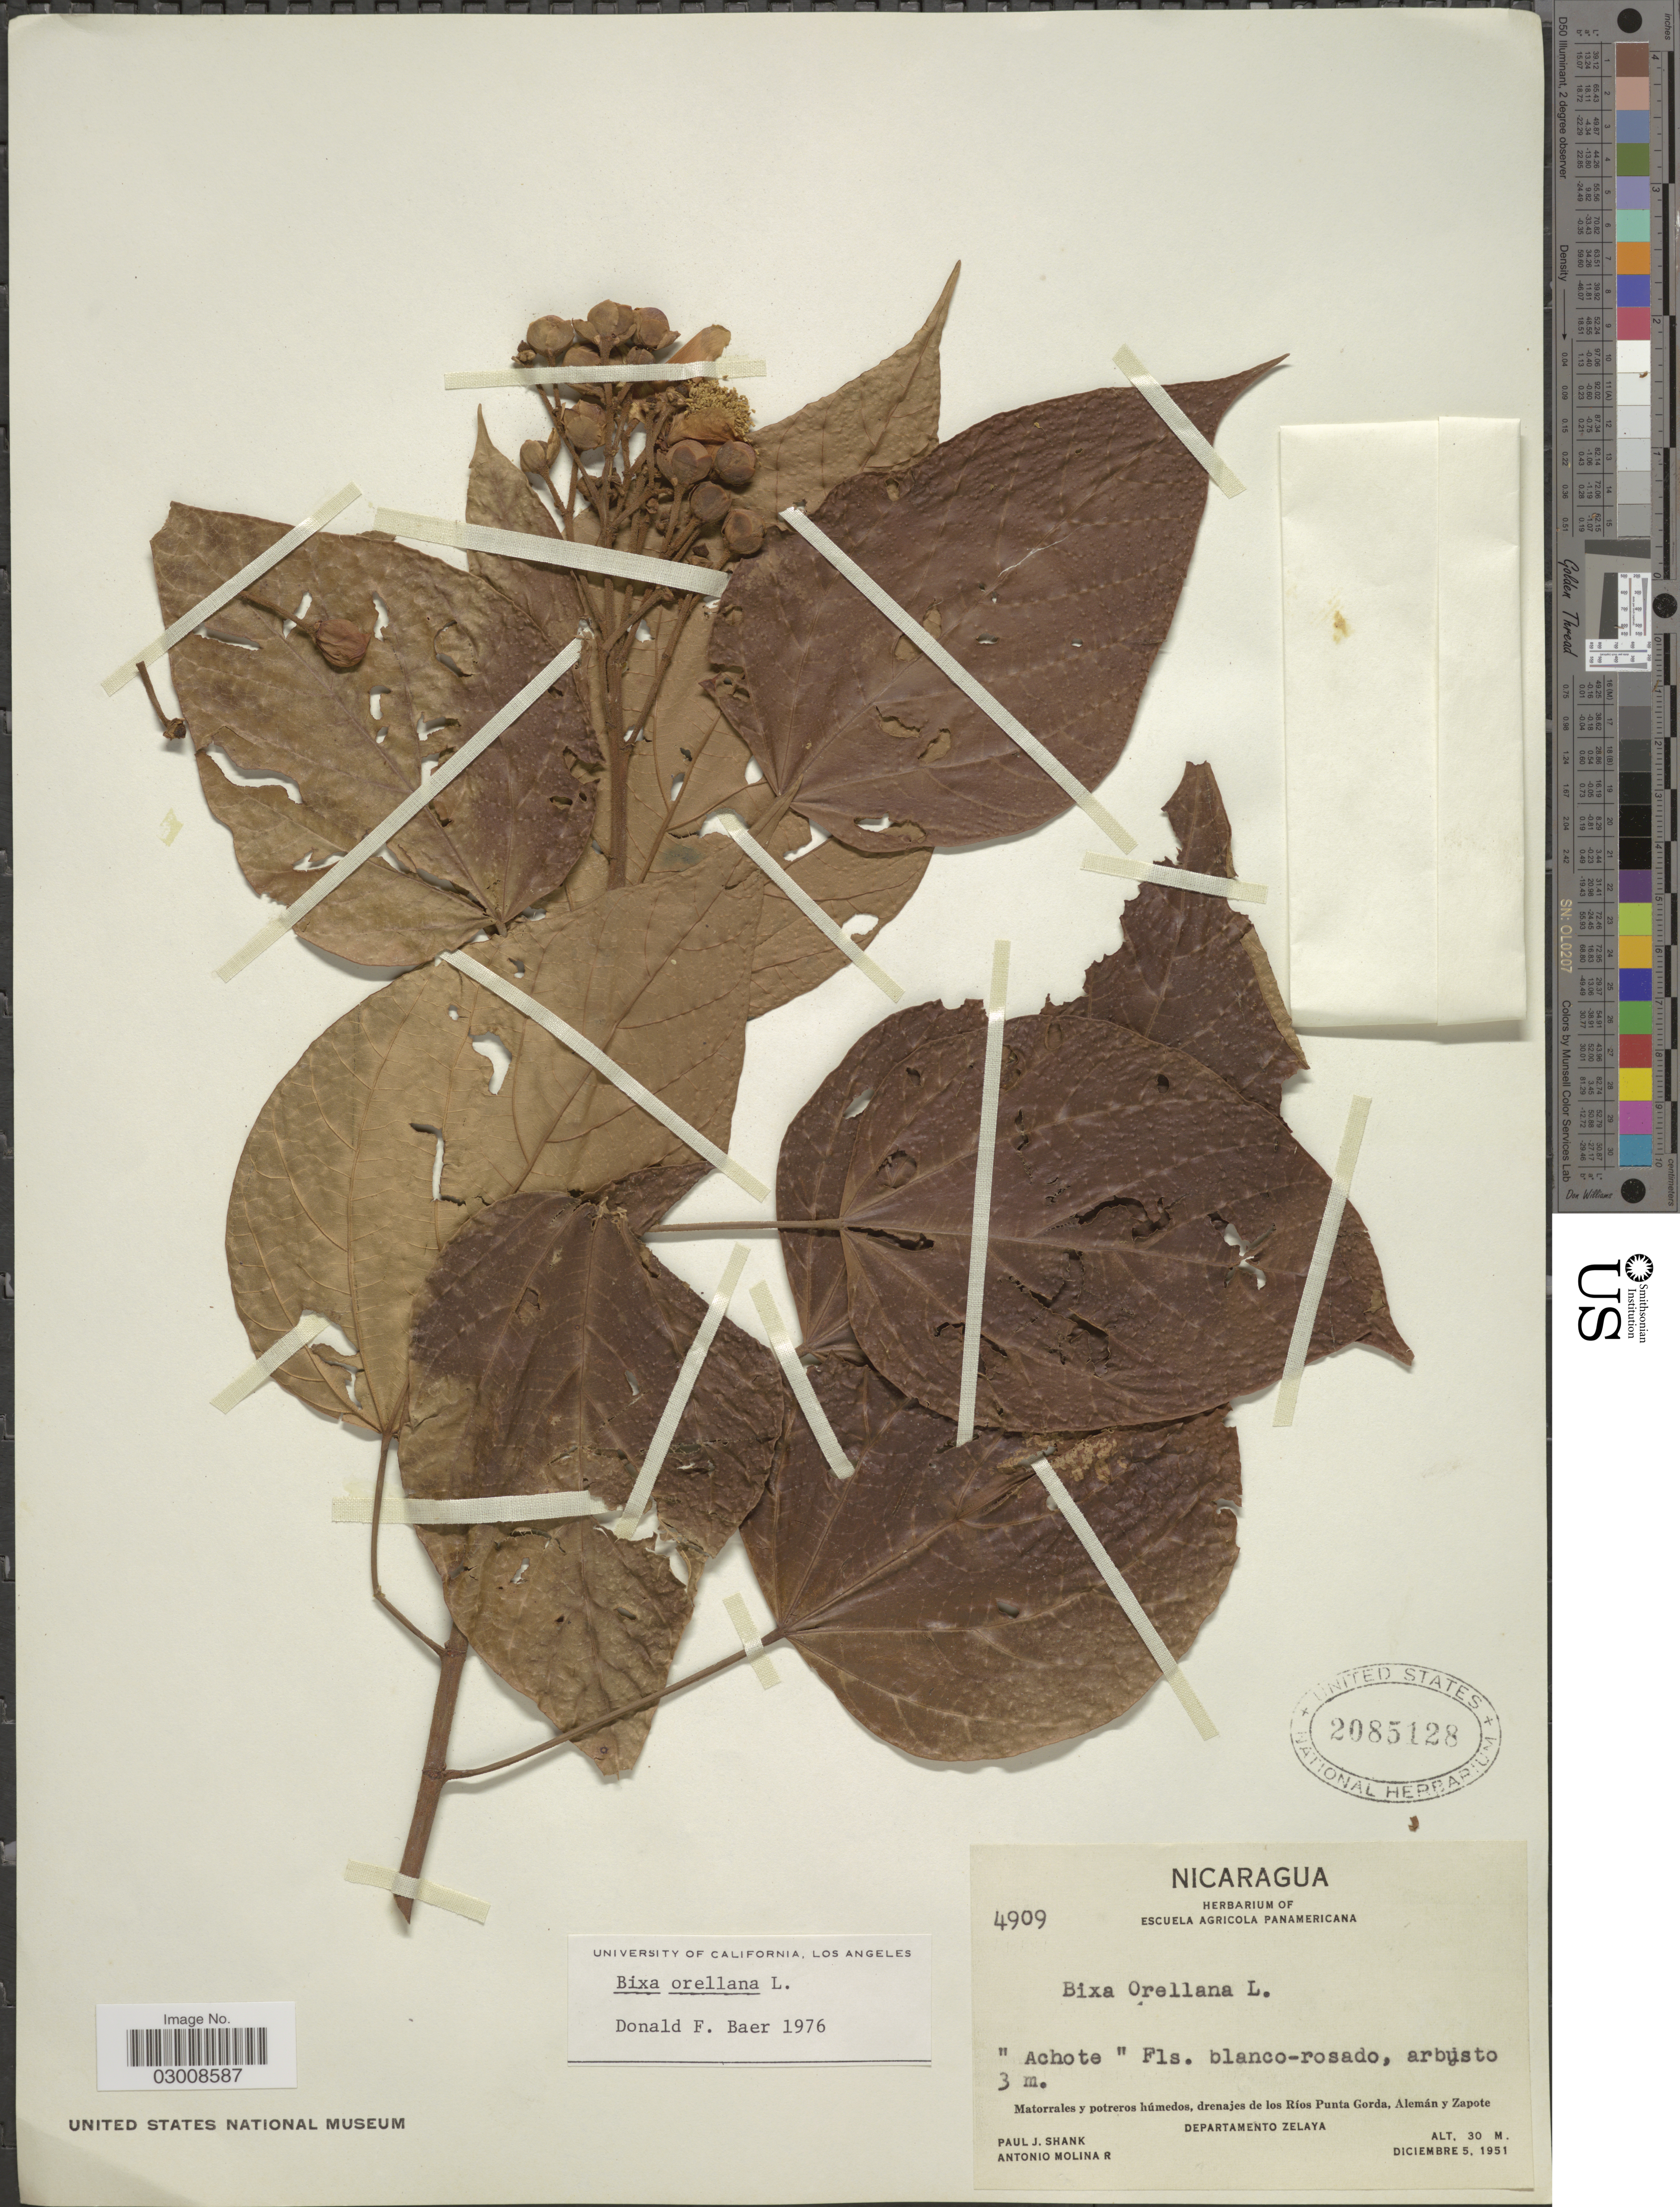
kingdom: Plantae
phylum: Tracheophyta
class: Magnoliopsida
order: Malvales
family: Bixaceae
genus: Bixa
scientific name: Bixa orellana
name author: L.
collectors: P. J. Shank & A. Molina R.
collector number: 4909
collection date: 1951-12-05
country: Nicaragua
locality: Matorrales y potreros húnedos, drenajes de los Ríos Punta Gorda, Alemán y Zapote, Departamento Zelaya.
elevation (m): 30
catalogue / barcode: US 2085128